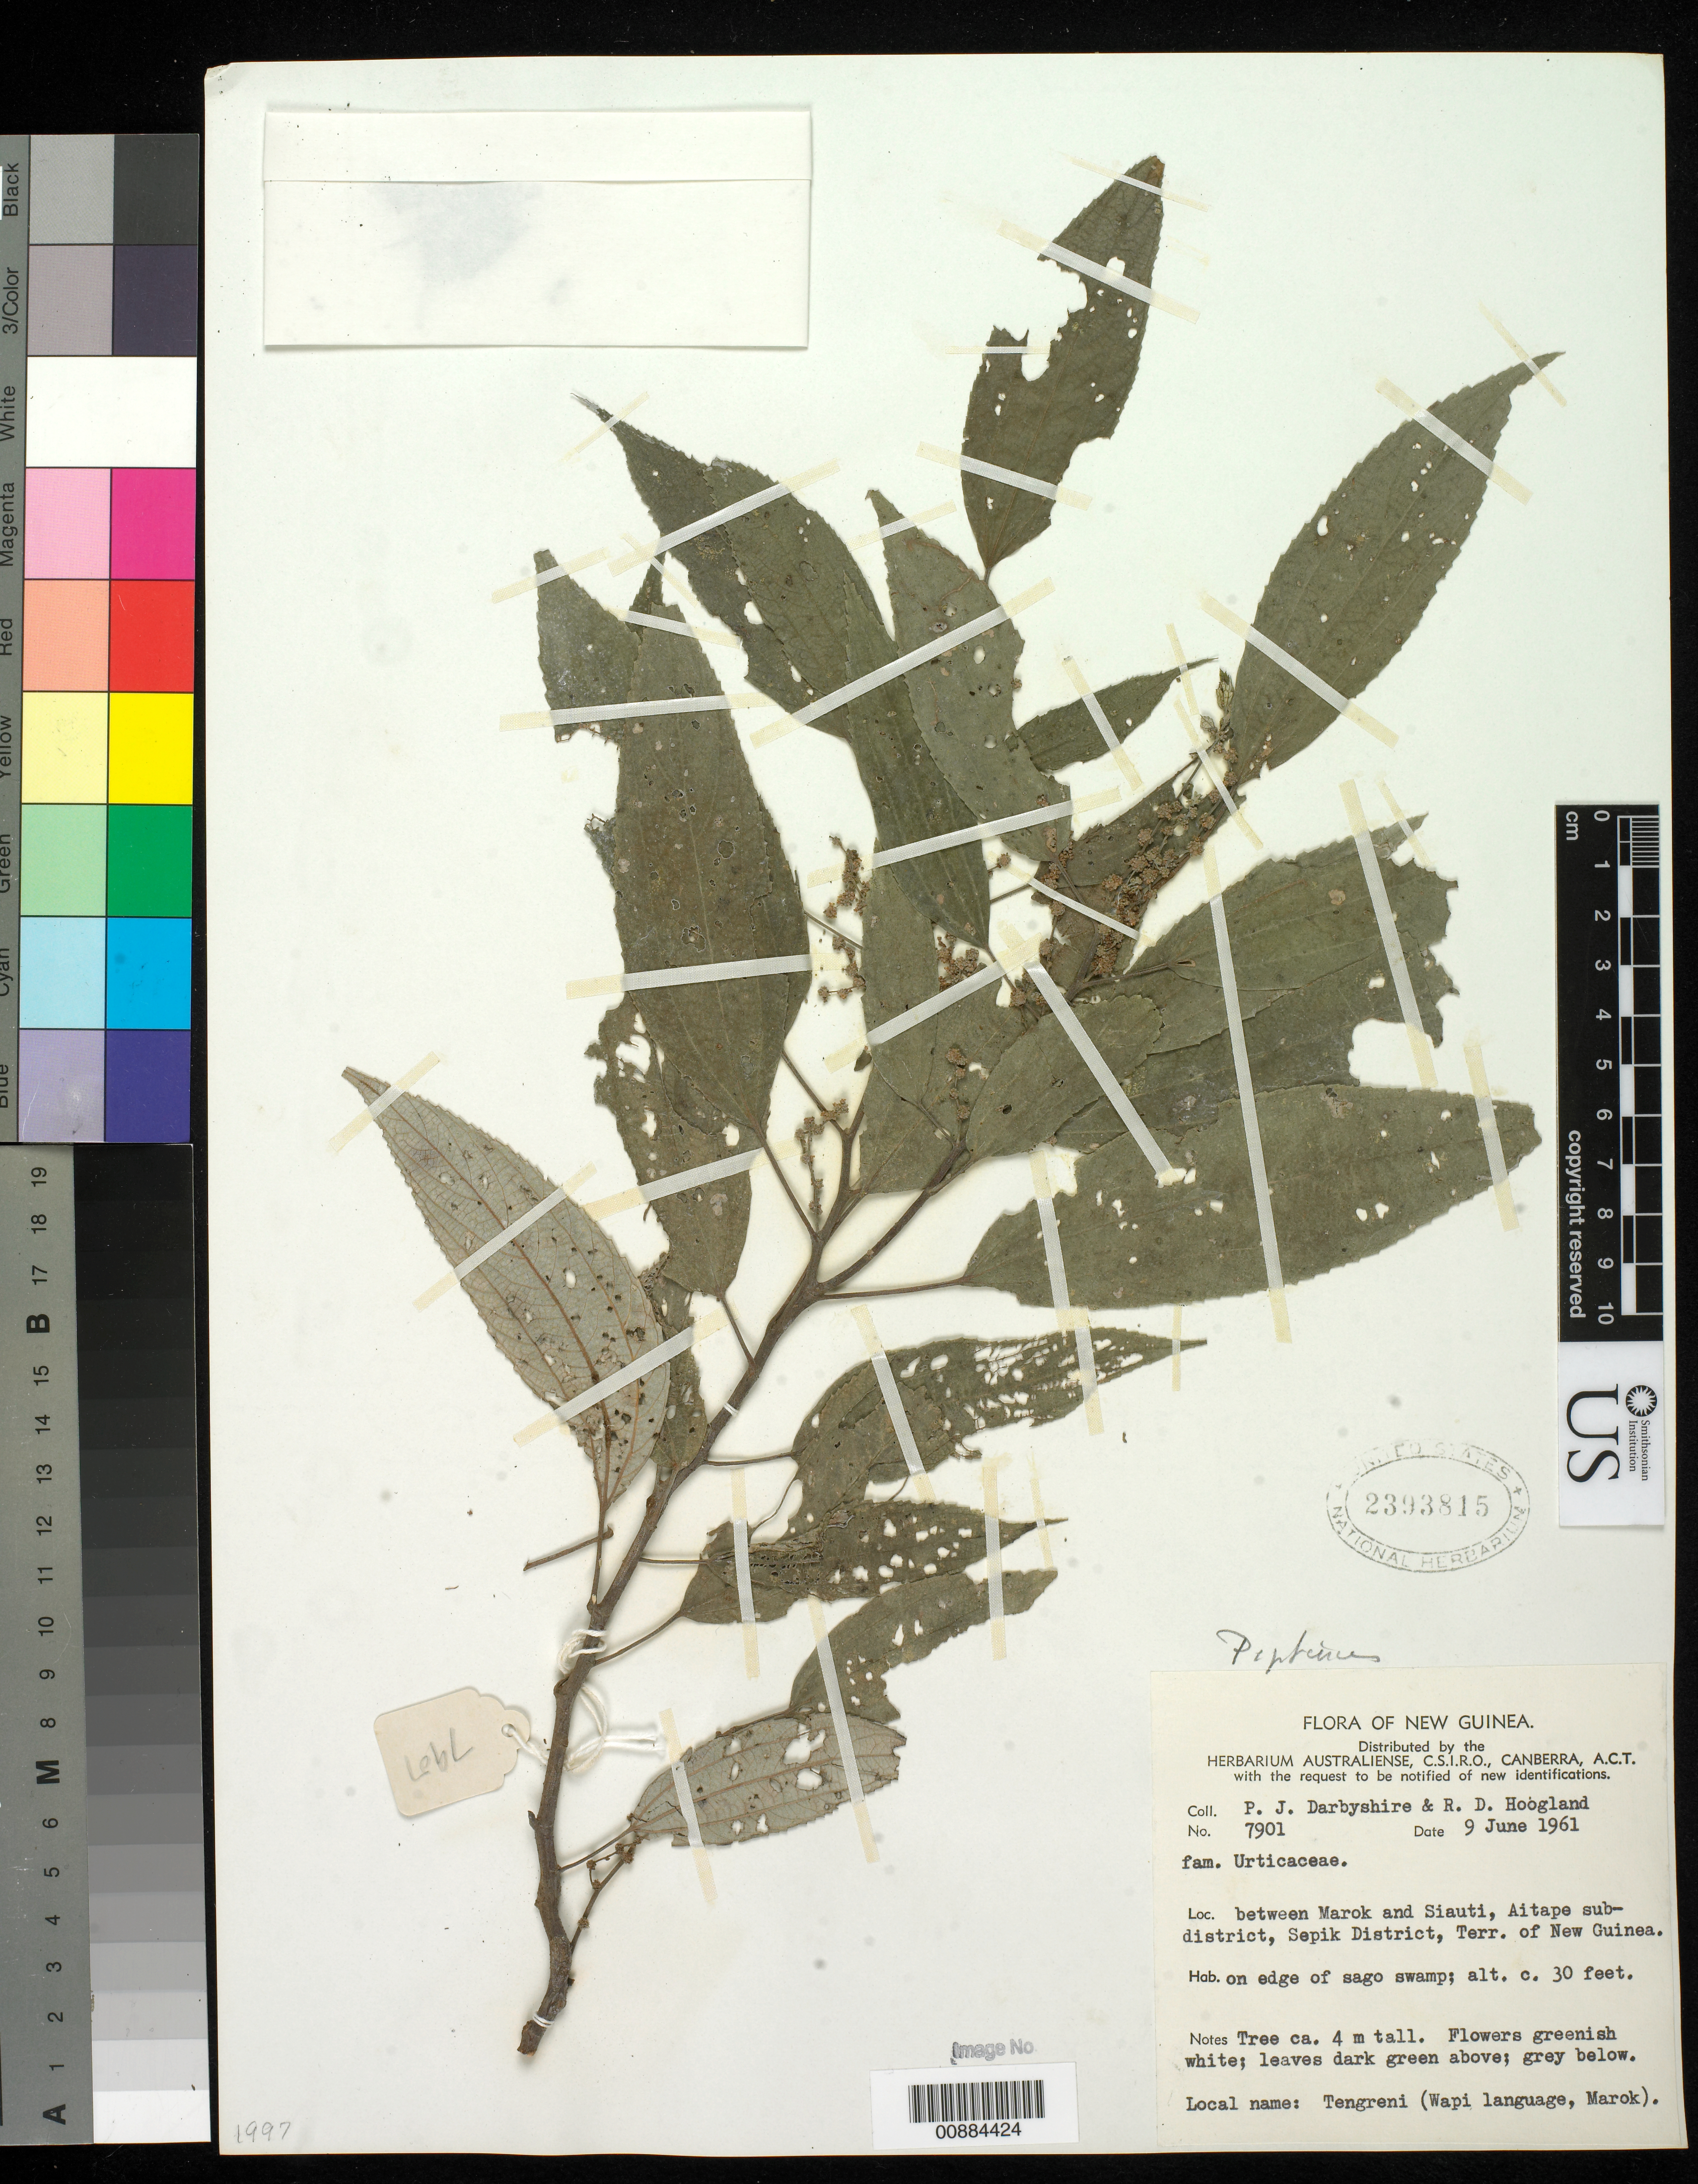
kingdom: Plantae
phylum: Tracheophyta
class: Magnoliopsida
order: Rosales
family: Urticaceae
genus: Pipturus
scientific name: Pipturus sp.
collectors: P. Darbyshire & R. D. Hoogland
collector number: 7901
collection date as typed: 09 Jun 1961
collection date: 1961-06-09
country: Papua New Guinea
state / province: Sandaun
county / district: Aitape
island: New Guinea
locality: new guinea, between Marok and Siauti, Aitape sub-district, Sepik district, Terr. Of New Guinea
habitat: on edge of sago swamp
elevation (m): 9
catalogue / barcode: US 2393815